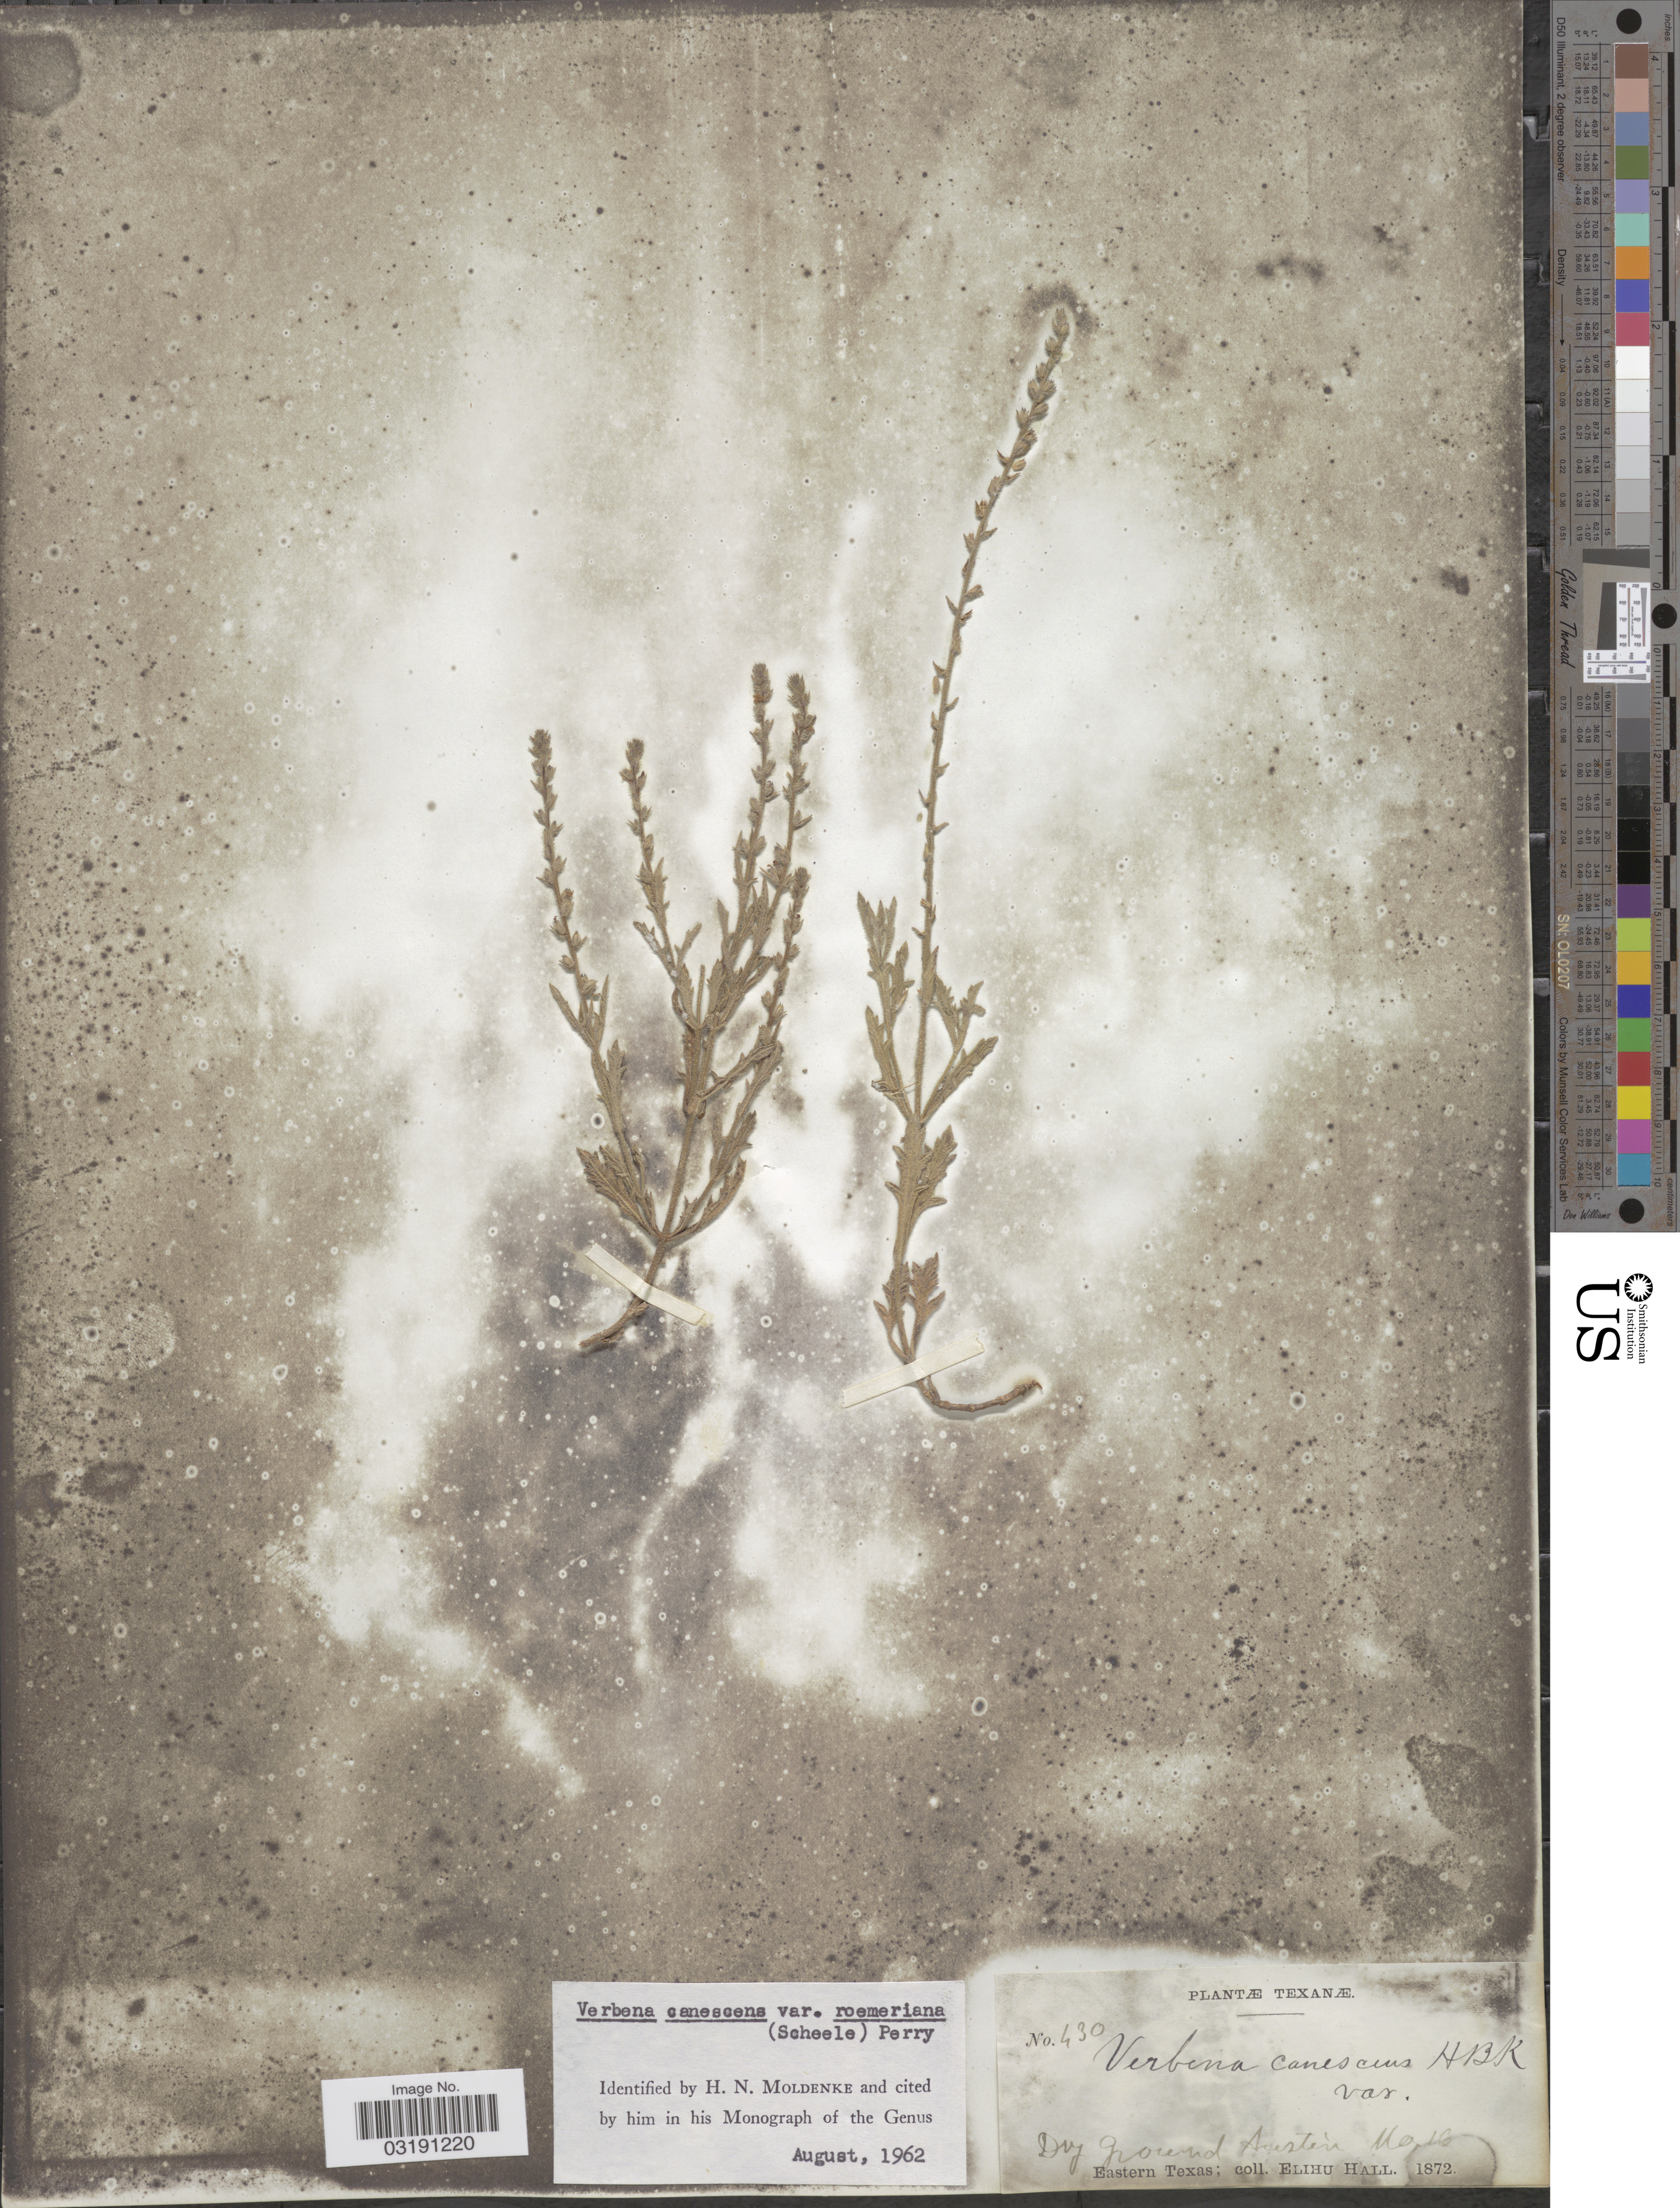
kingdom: Plantae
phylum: Tracheophyta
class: Magnoliopsida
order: Lamiales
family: Verbenaceae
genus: Verbena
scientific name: Verbena canescens var. roemeriana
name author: (Scheele) L.M. Perry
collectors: E. Hall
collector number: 430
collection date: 1872-05-16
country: United States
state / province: Texas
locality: Austin.